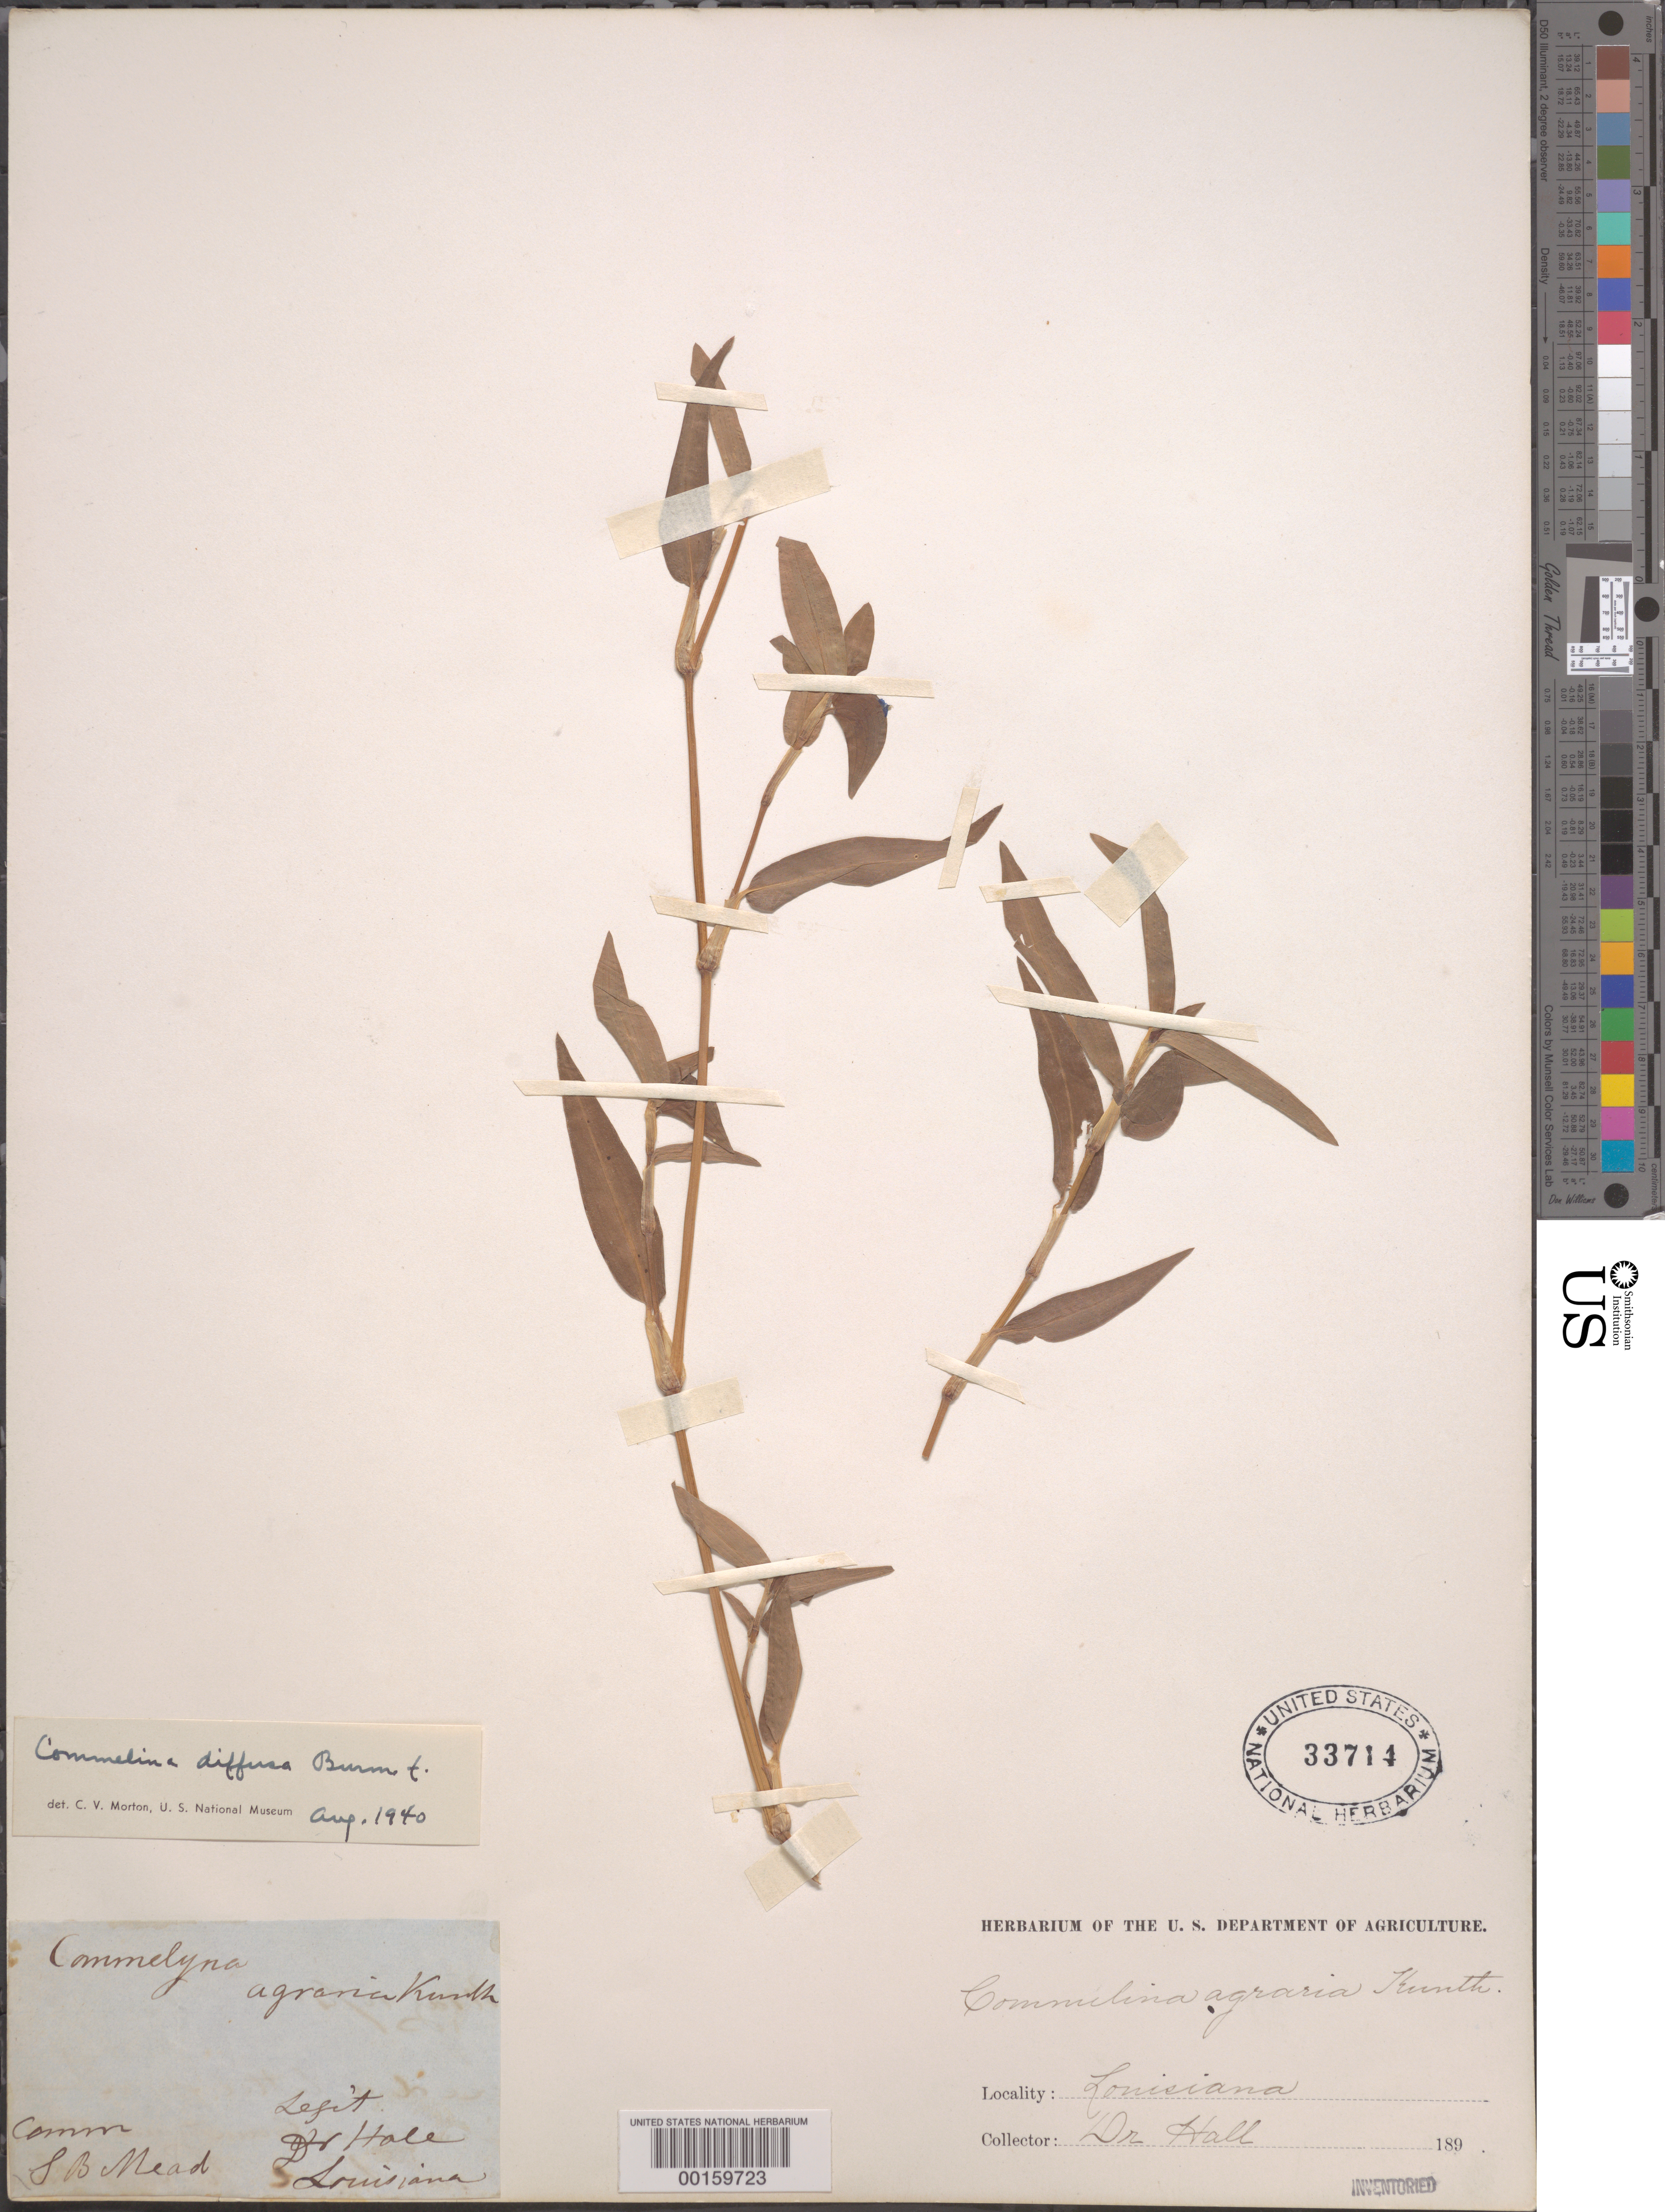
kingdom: Plantae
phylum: Tracheophyta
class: Liliopsida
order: Commelinales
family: Commelinaceae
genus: Commelina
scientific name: Commelina diffusa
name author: Burm. f.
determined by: Morton, C. V.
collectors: -- Hall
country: United States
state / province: Louisiana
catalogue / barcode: US 33714